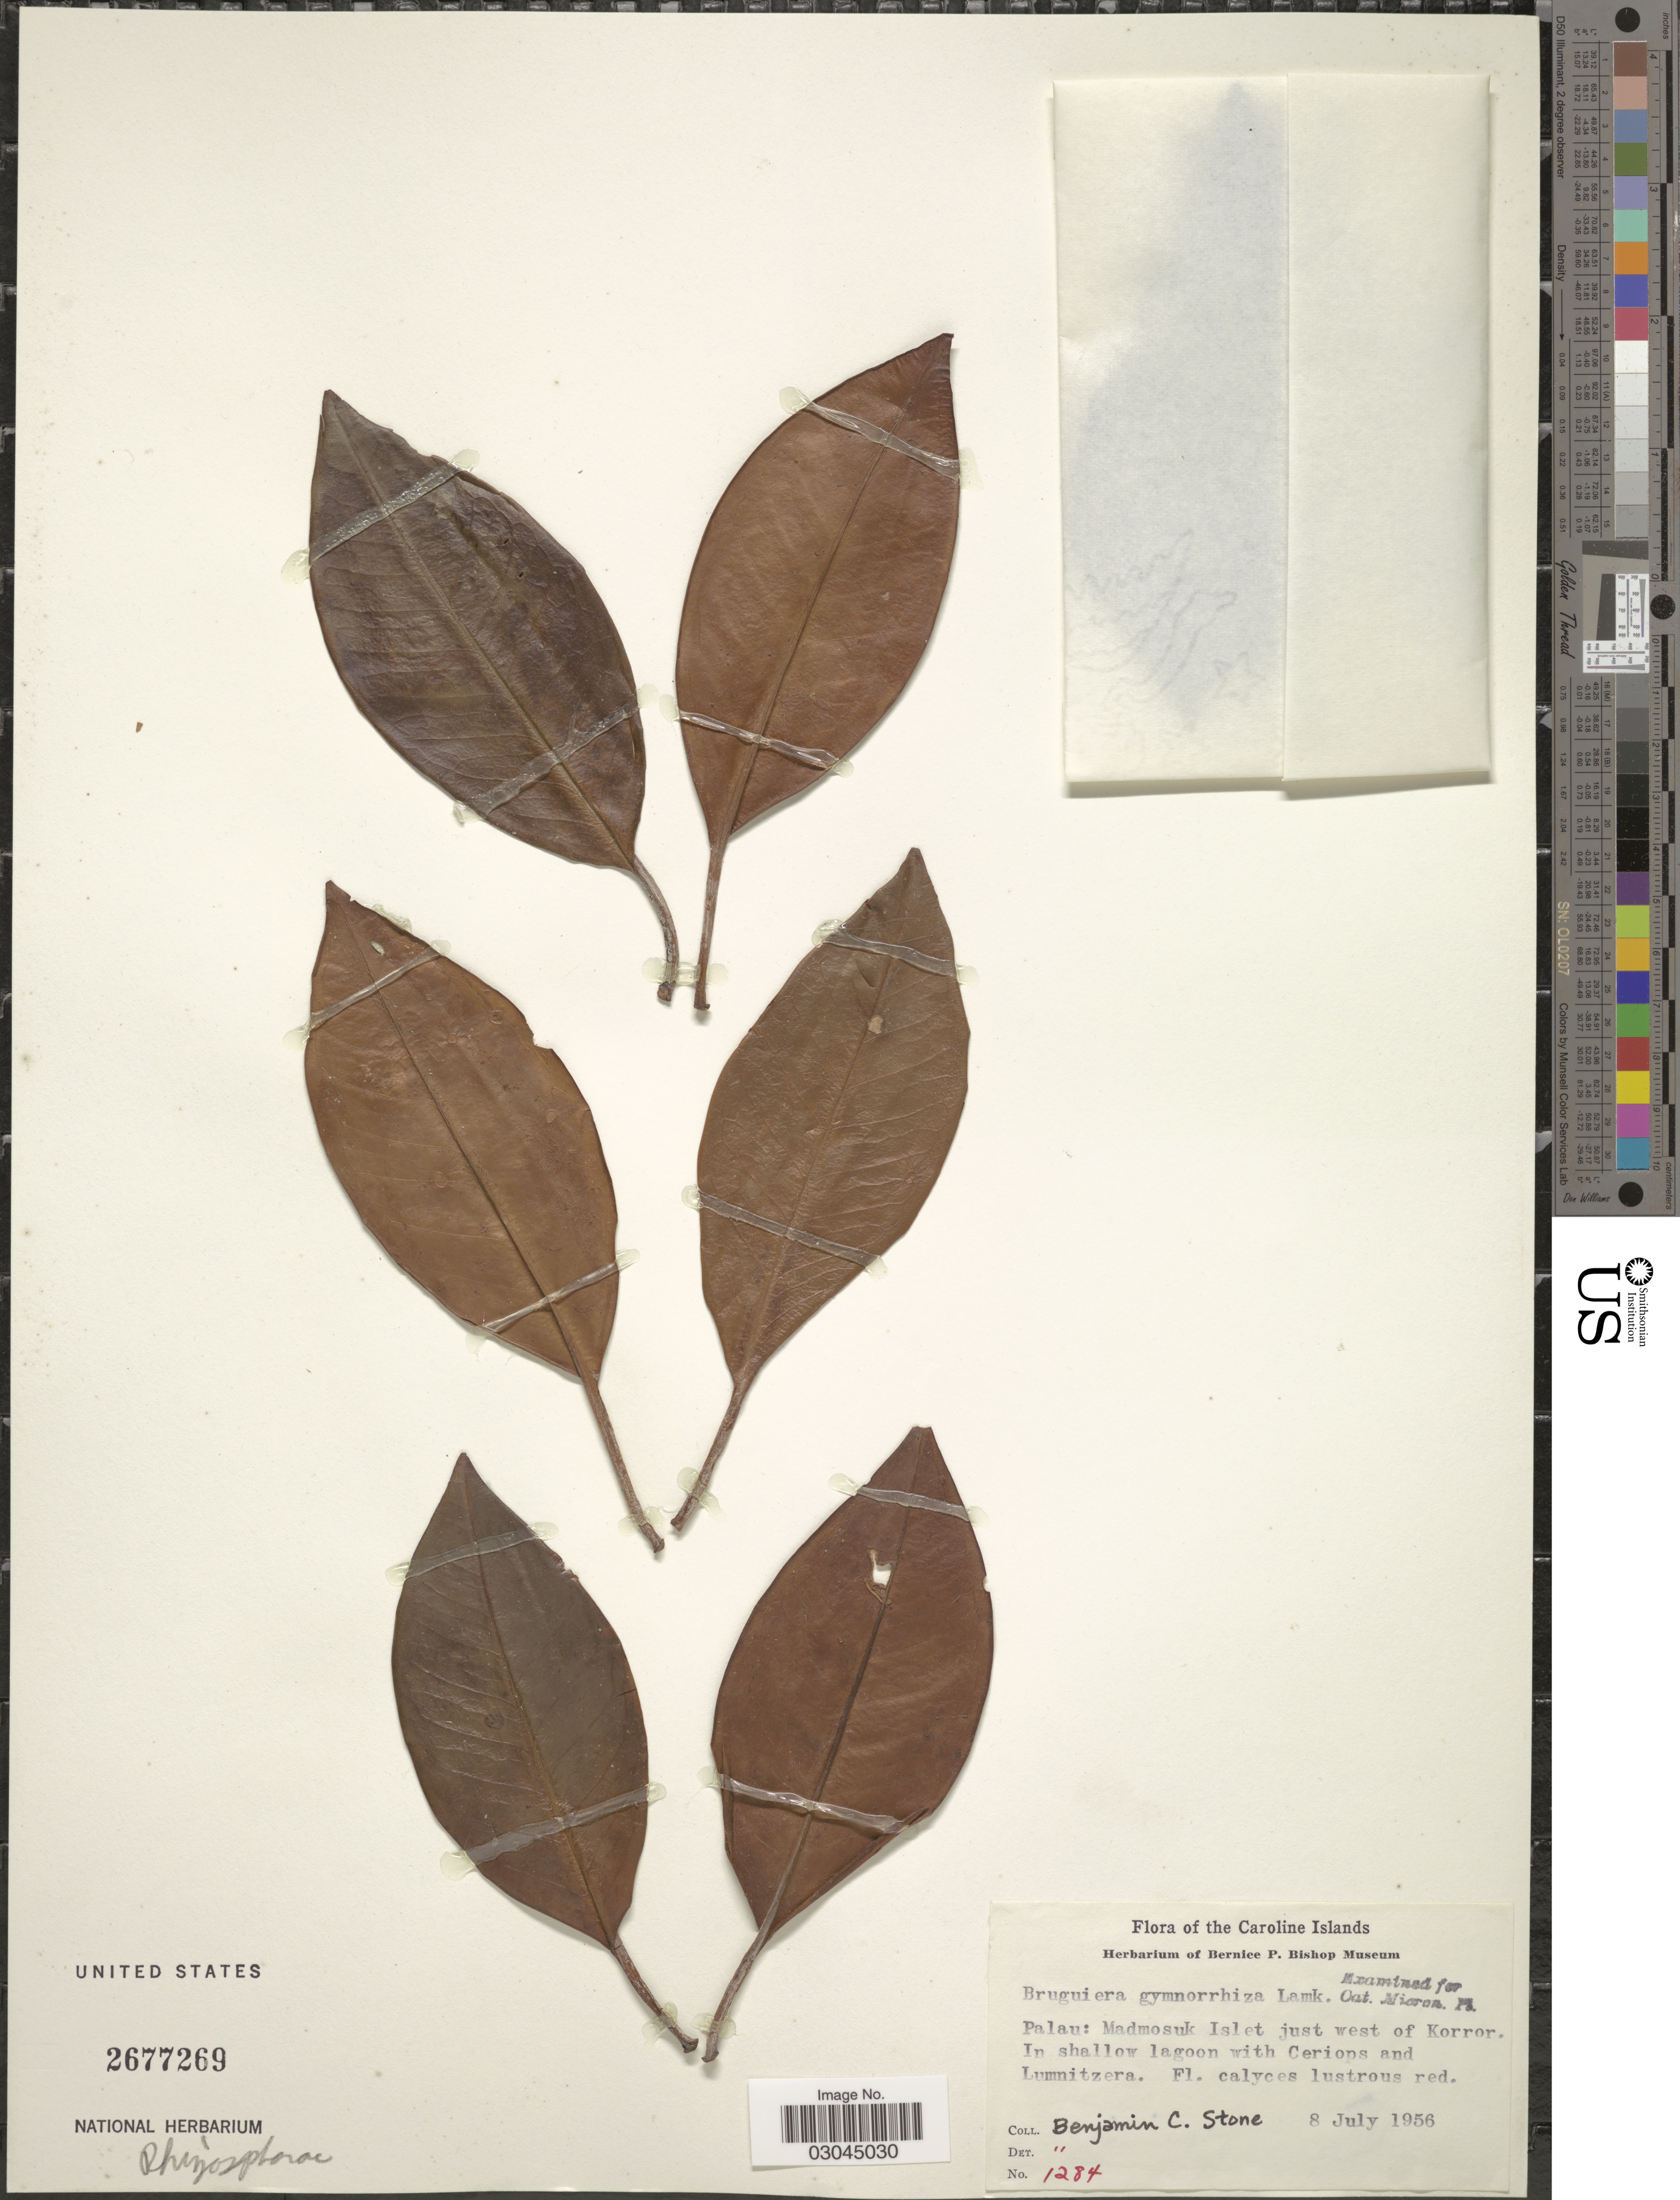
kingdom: Plantae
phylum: Tracheophyta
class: Magnoliopsida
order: Malpighiales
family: Rhizophoraceae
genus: Bruguiera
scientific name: Bruguiera gymnorhiza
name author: (L.) Savigny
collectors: B. C. Stone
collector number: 1284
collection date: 1956-07-08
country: Palau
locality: The Caroline Islands, Palau: Madmosuk Islet just west of Korror.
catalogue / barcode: US 2677269